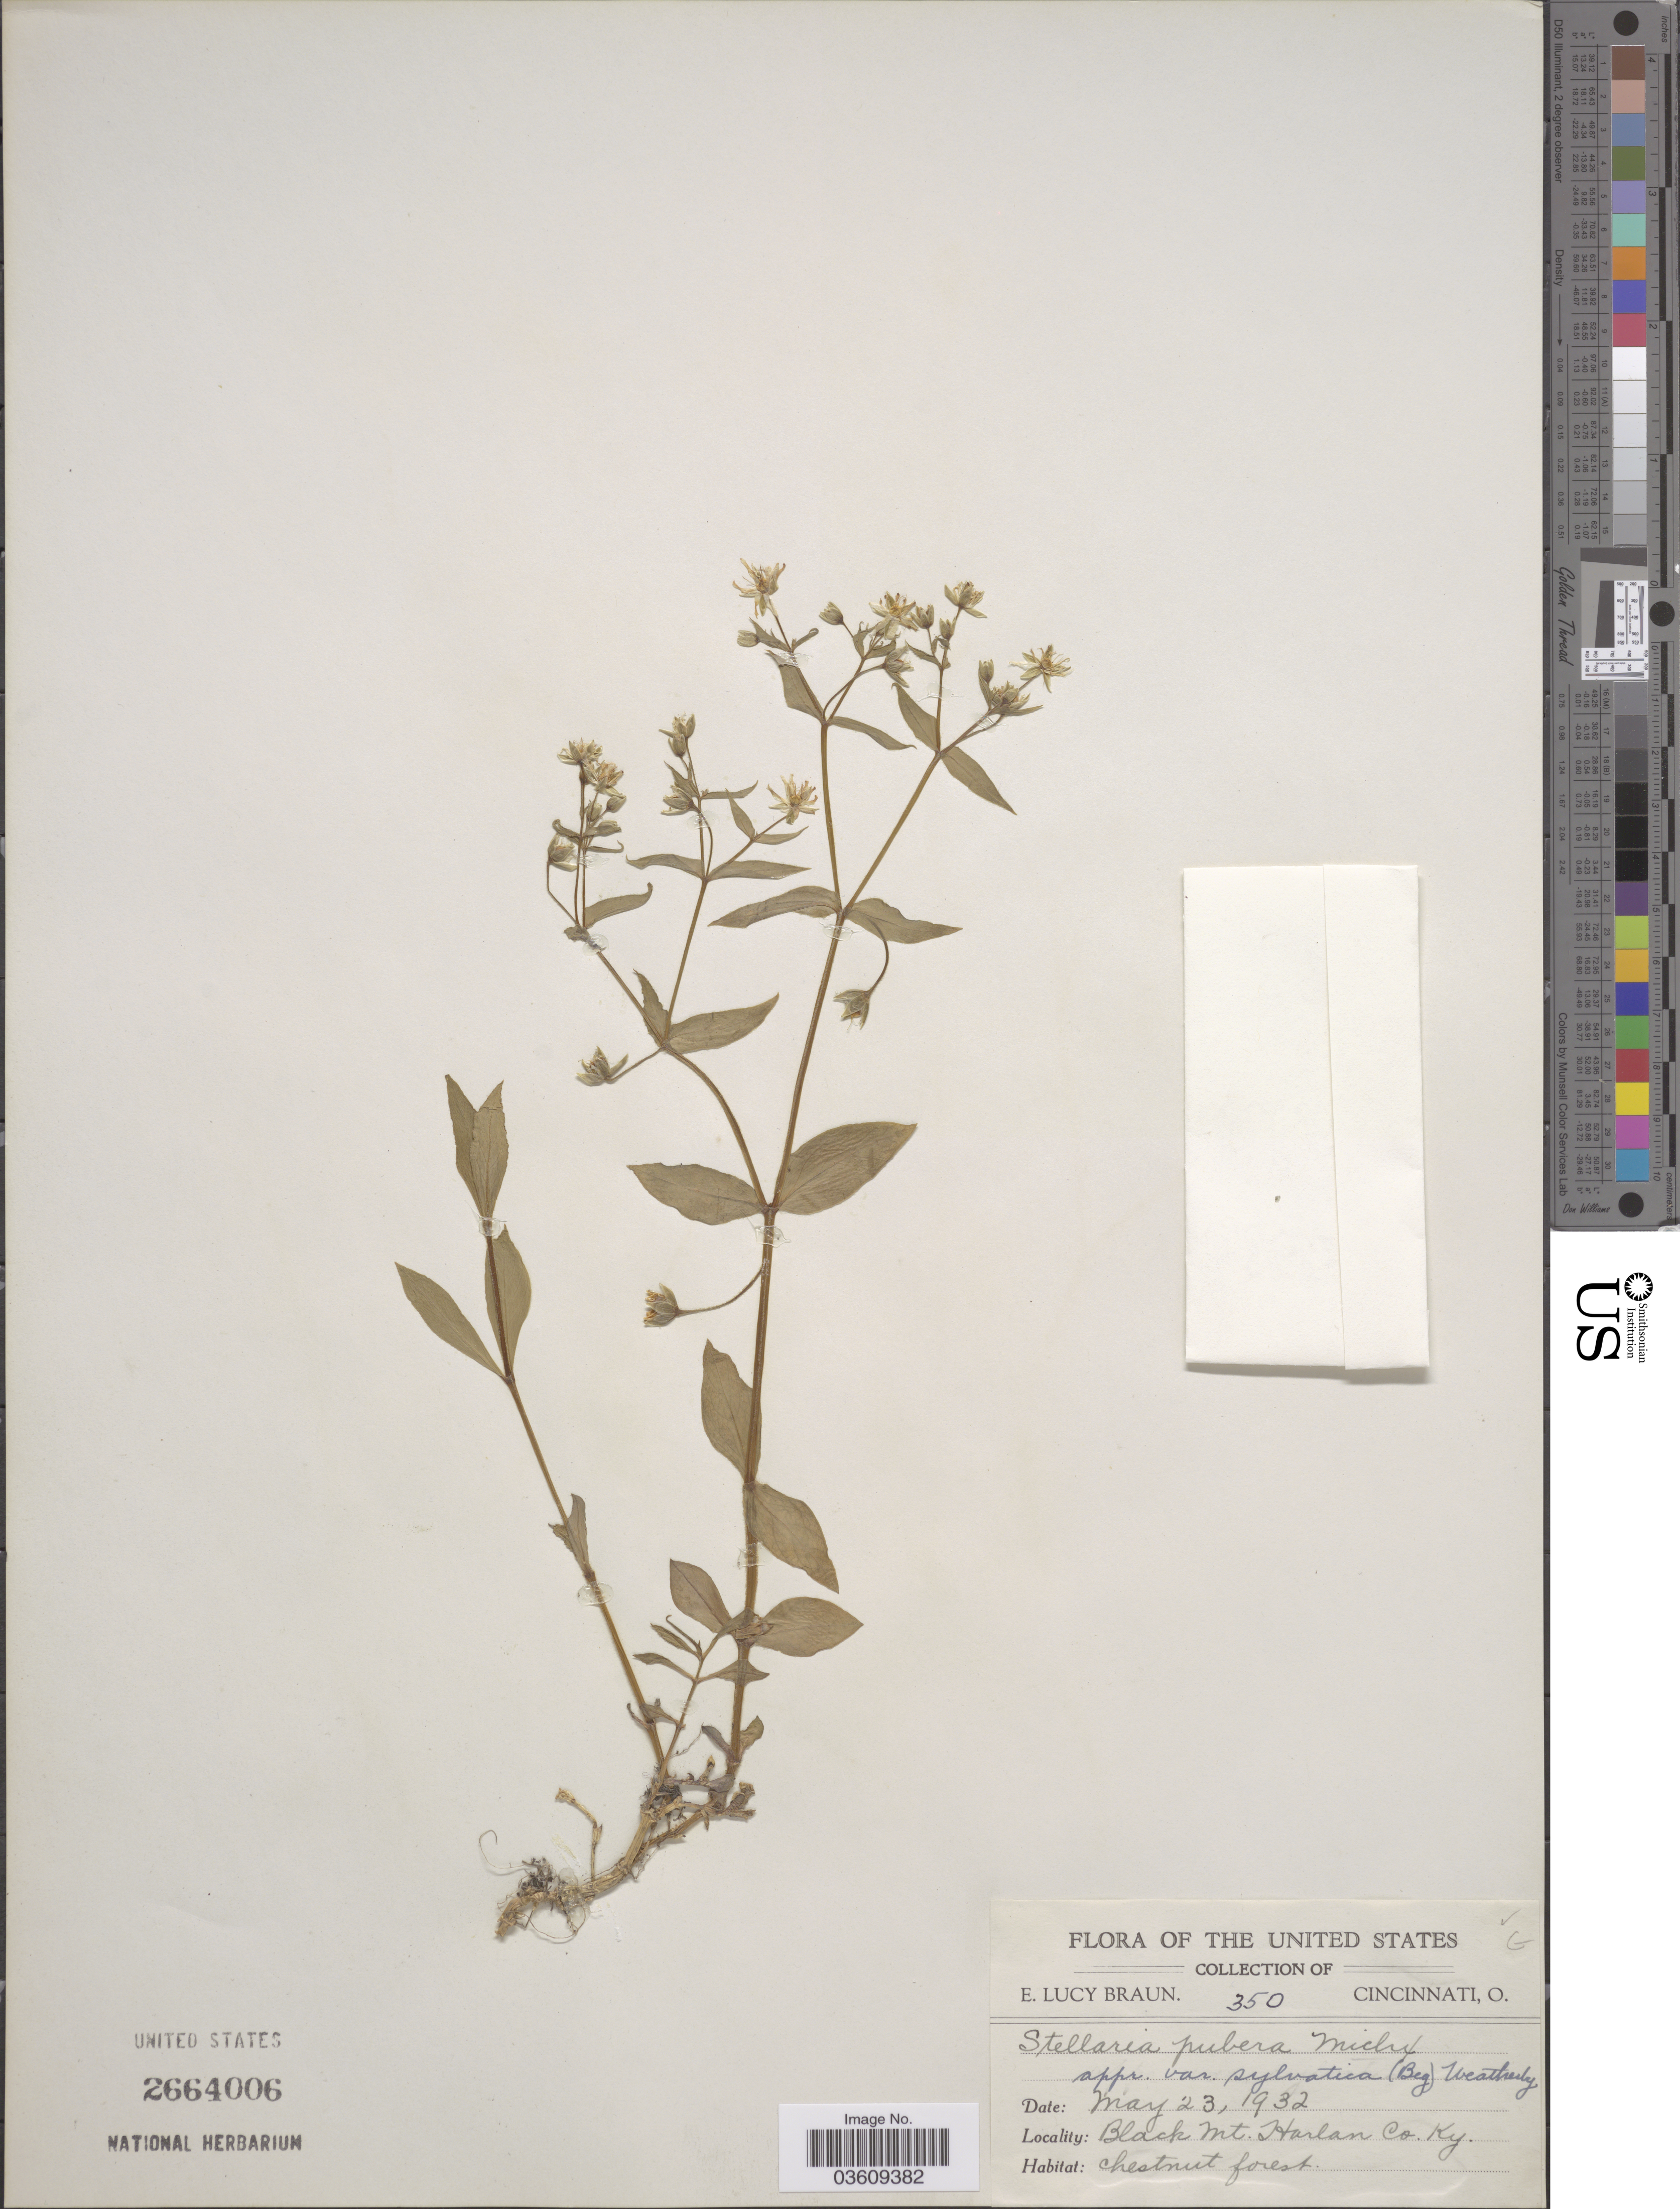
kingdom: Plantae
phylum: Tracheophyta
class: Magnoliopsida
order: Caryophyllales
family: Caryophyllaceae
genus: Stellaria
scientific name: Stellaria pubera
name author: Michx.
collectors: E. L. Braun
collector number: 350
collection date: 1932-05-23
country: United States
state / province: Kentucky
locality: Black Mt. Harlan Co.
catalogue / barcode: US 2664006